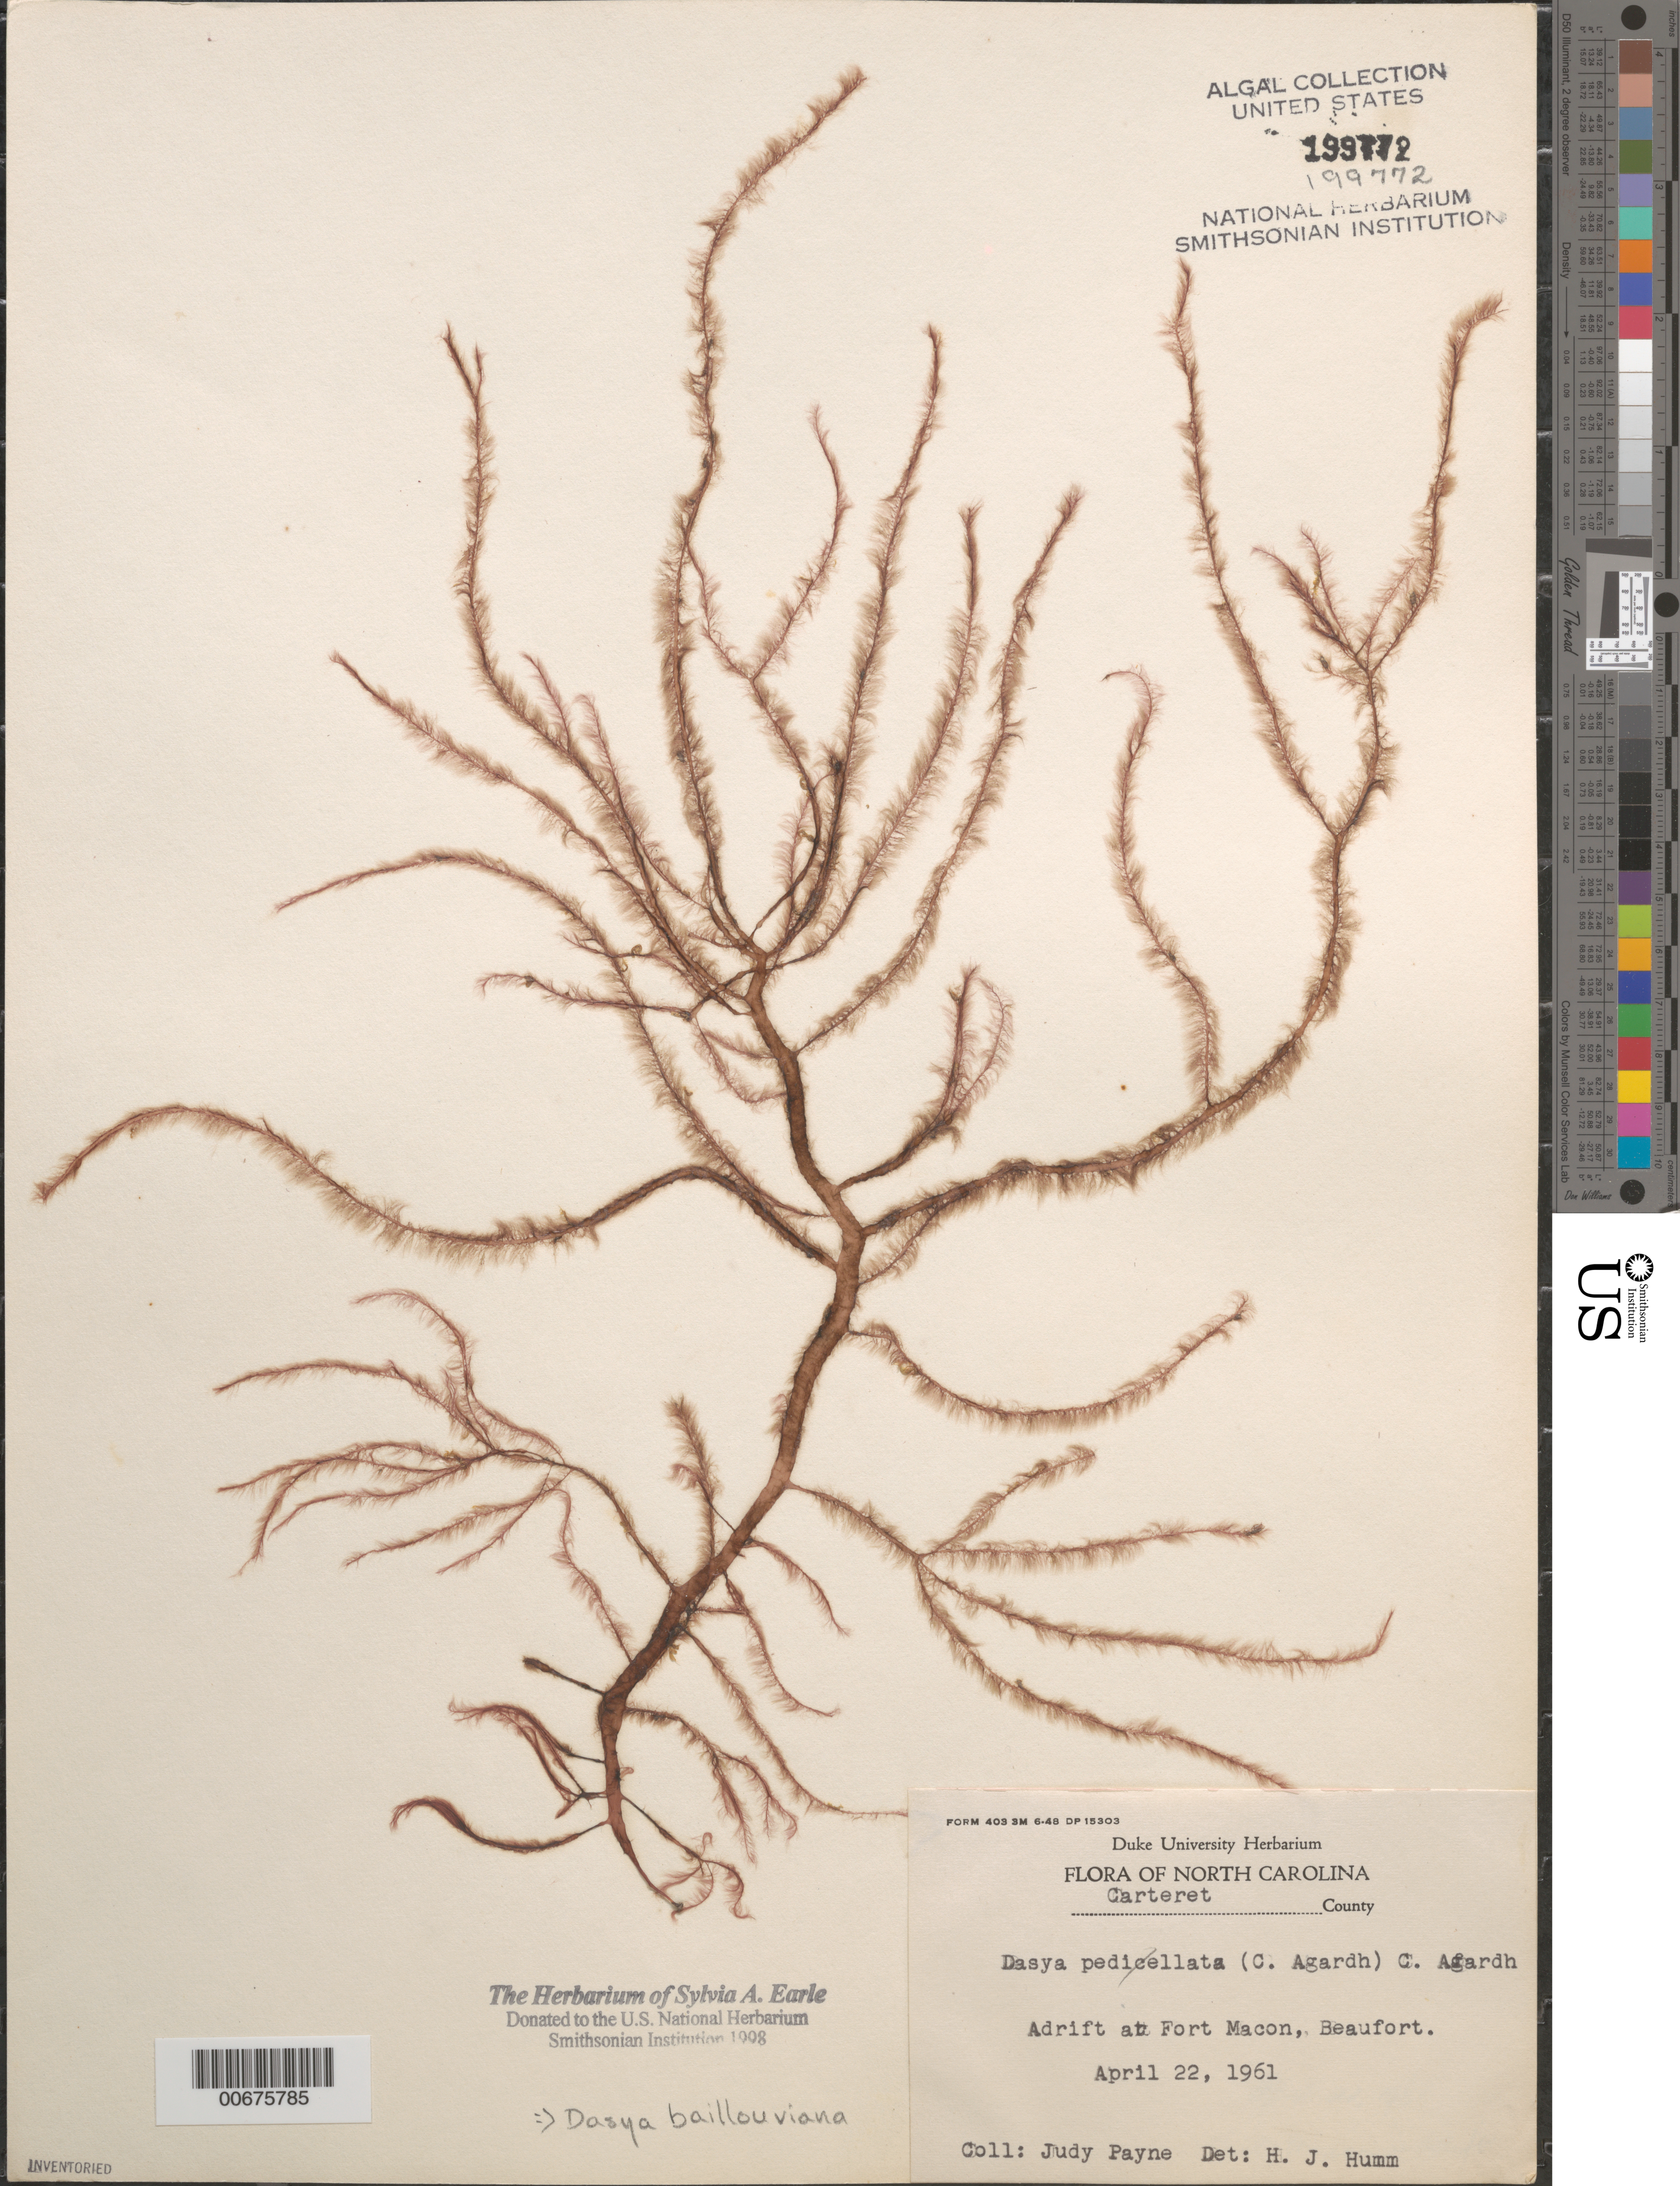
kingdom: Plantae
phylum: Rhodophyta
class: Florideophyceae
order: Ceramiales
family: Dasyaceae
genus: Dasya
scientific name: Dasya pedicellata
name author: (C. Agardh) C. Agardh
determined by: Algae name updating Project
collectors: J. Payne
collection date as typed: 22 Apr 1961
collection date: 1961-04-22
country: United States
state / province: North Carolina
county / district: Carteret County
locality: Fort Macon, Beaufort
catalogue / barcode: US 199772